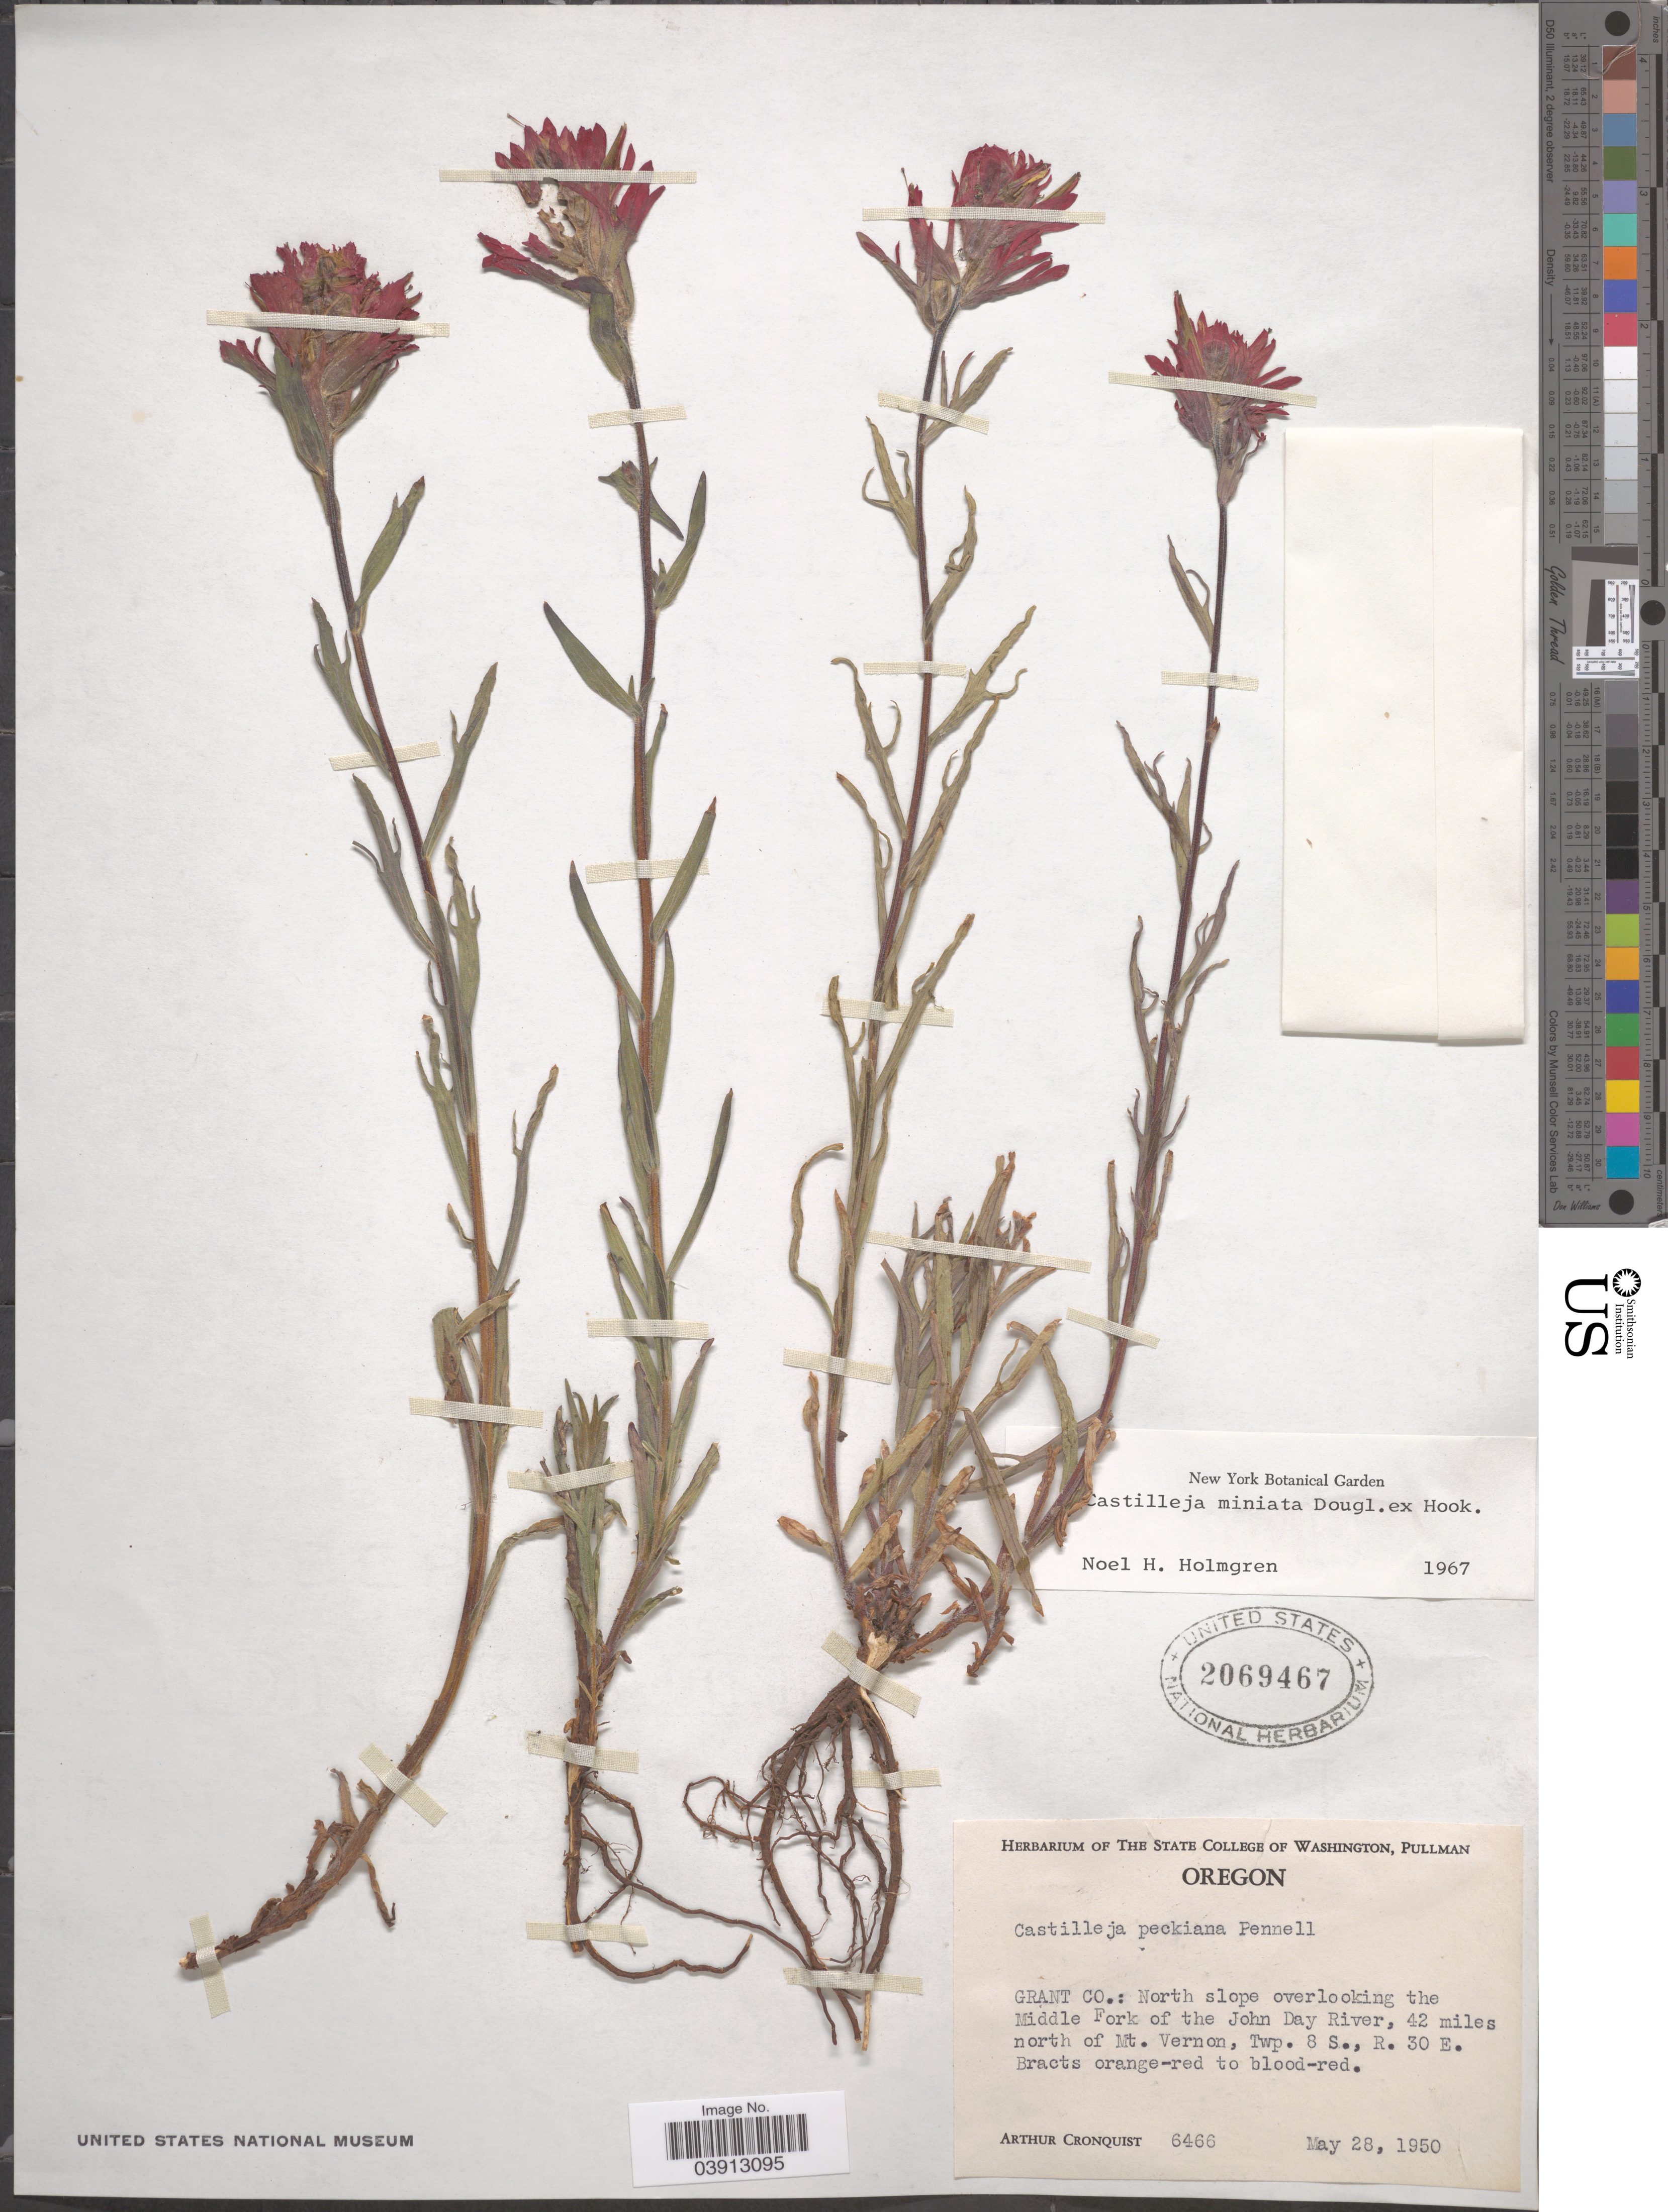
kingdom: Plantae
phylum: Tracheophyta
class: Magnoliopsida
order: Lamiales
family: Orobanchaceae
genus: Castilleja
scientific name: Castilleja miniata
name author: Douglas ex Hook.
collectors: A. J. Cronquist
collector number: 6466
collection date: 1950-05-28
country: United States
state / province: Oregon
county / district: Grant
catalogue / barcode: US 2069467